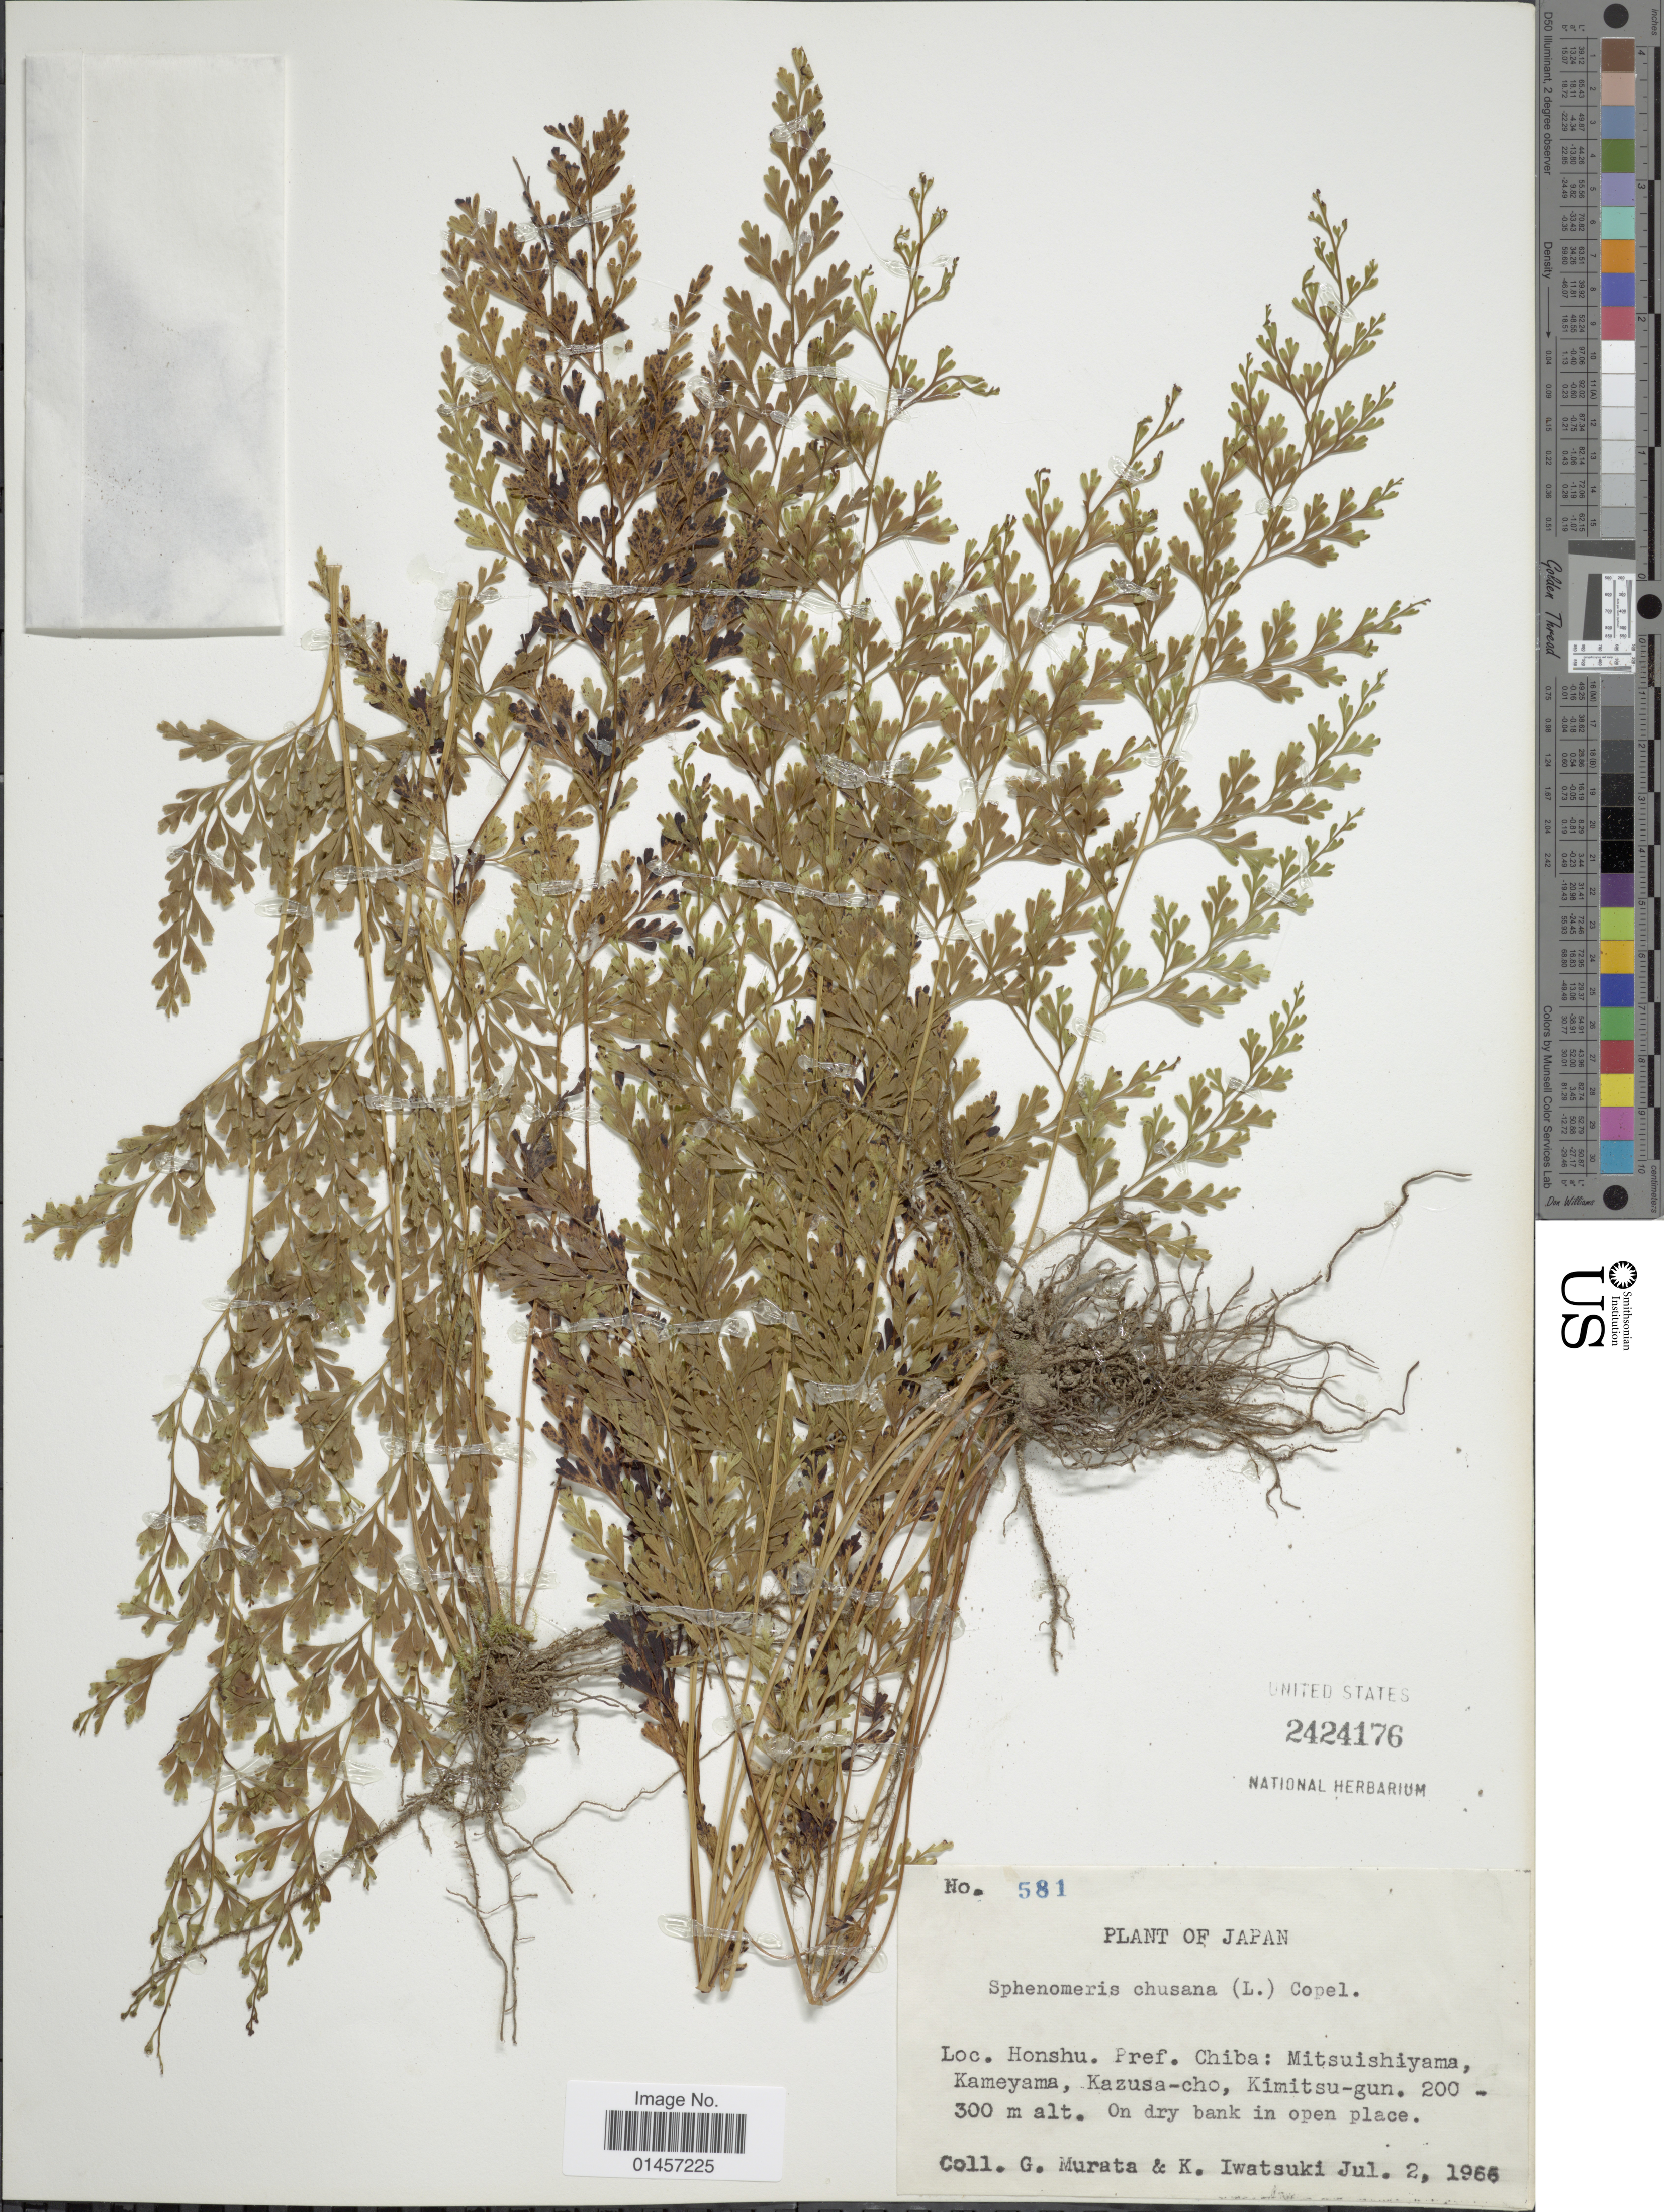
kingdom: Plantae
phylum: Tracheophyta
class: Polypodiopsida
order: Polypodiales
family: Lindsaeaceae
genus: Sphenomeris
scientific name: Sphenomeris chinensis var. chinensis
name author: (L.) Maxon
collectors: G. Murata & K. Iwatsuki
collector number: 581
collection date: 1966-07-02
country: Japan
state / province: Tiba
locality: Honshu. Pref. Chiba: Mitsuishiyama, Kameyama, Kazusa-cho, Kimitsu-gun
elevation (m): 200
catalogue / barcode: US 2424176